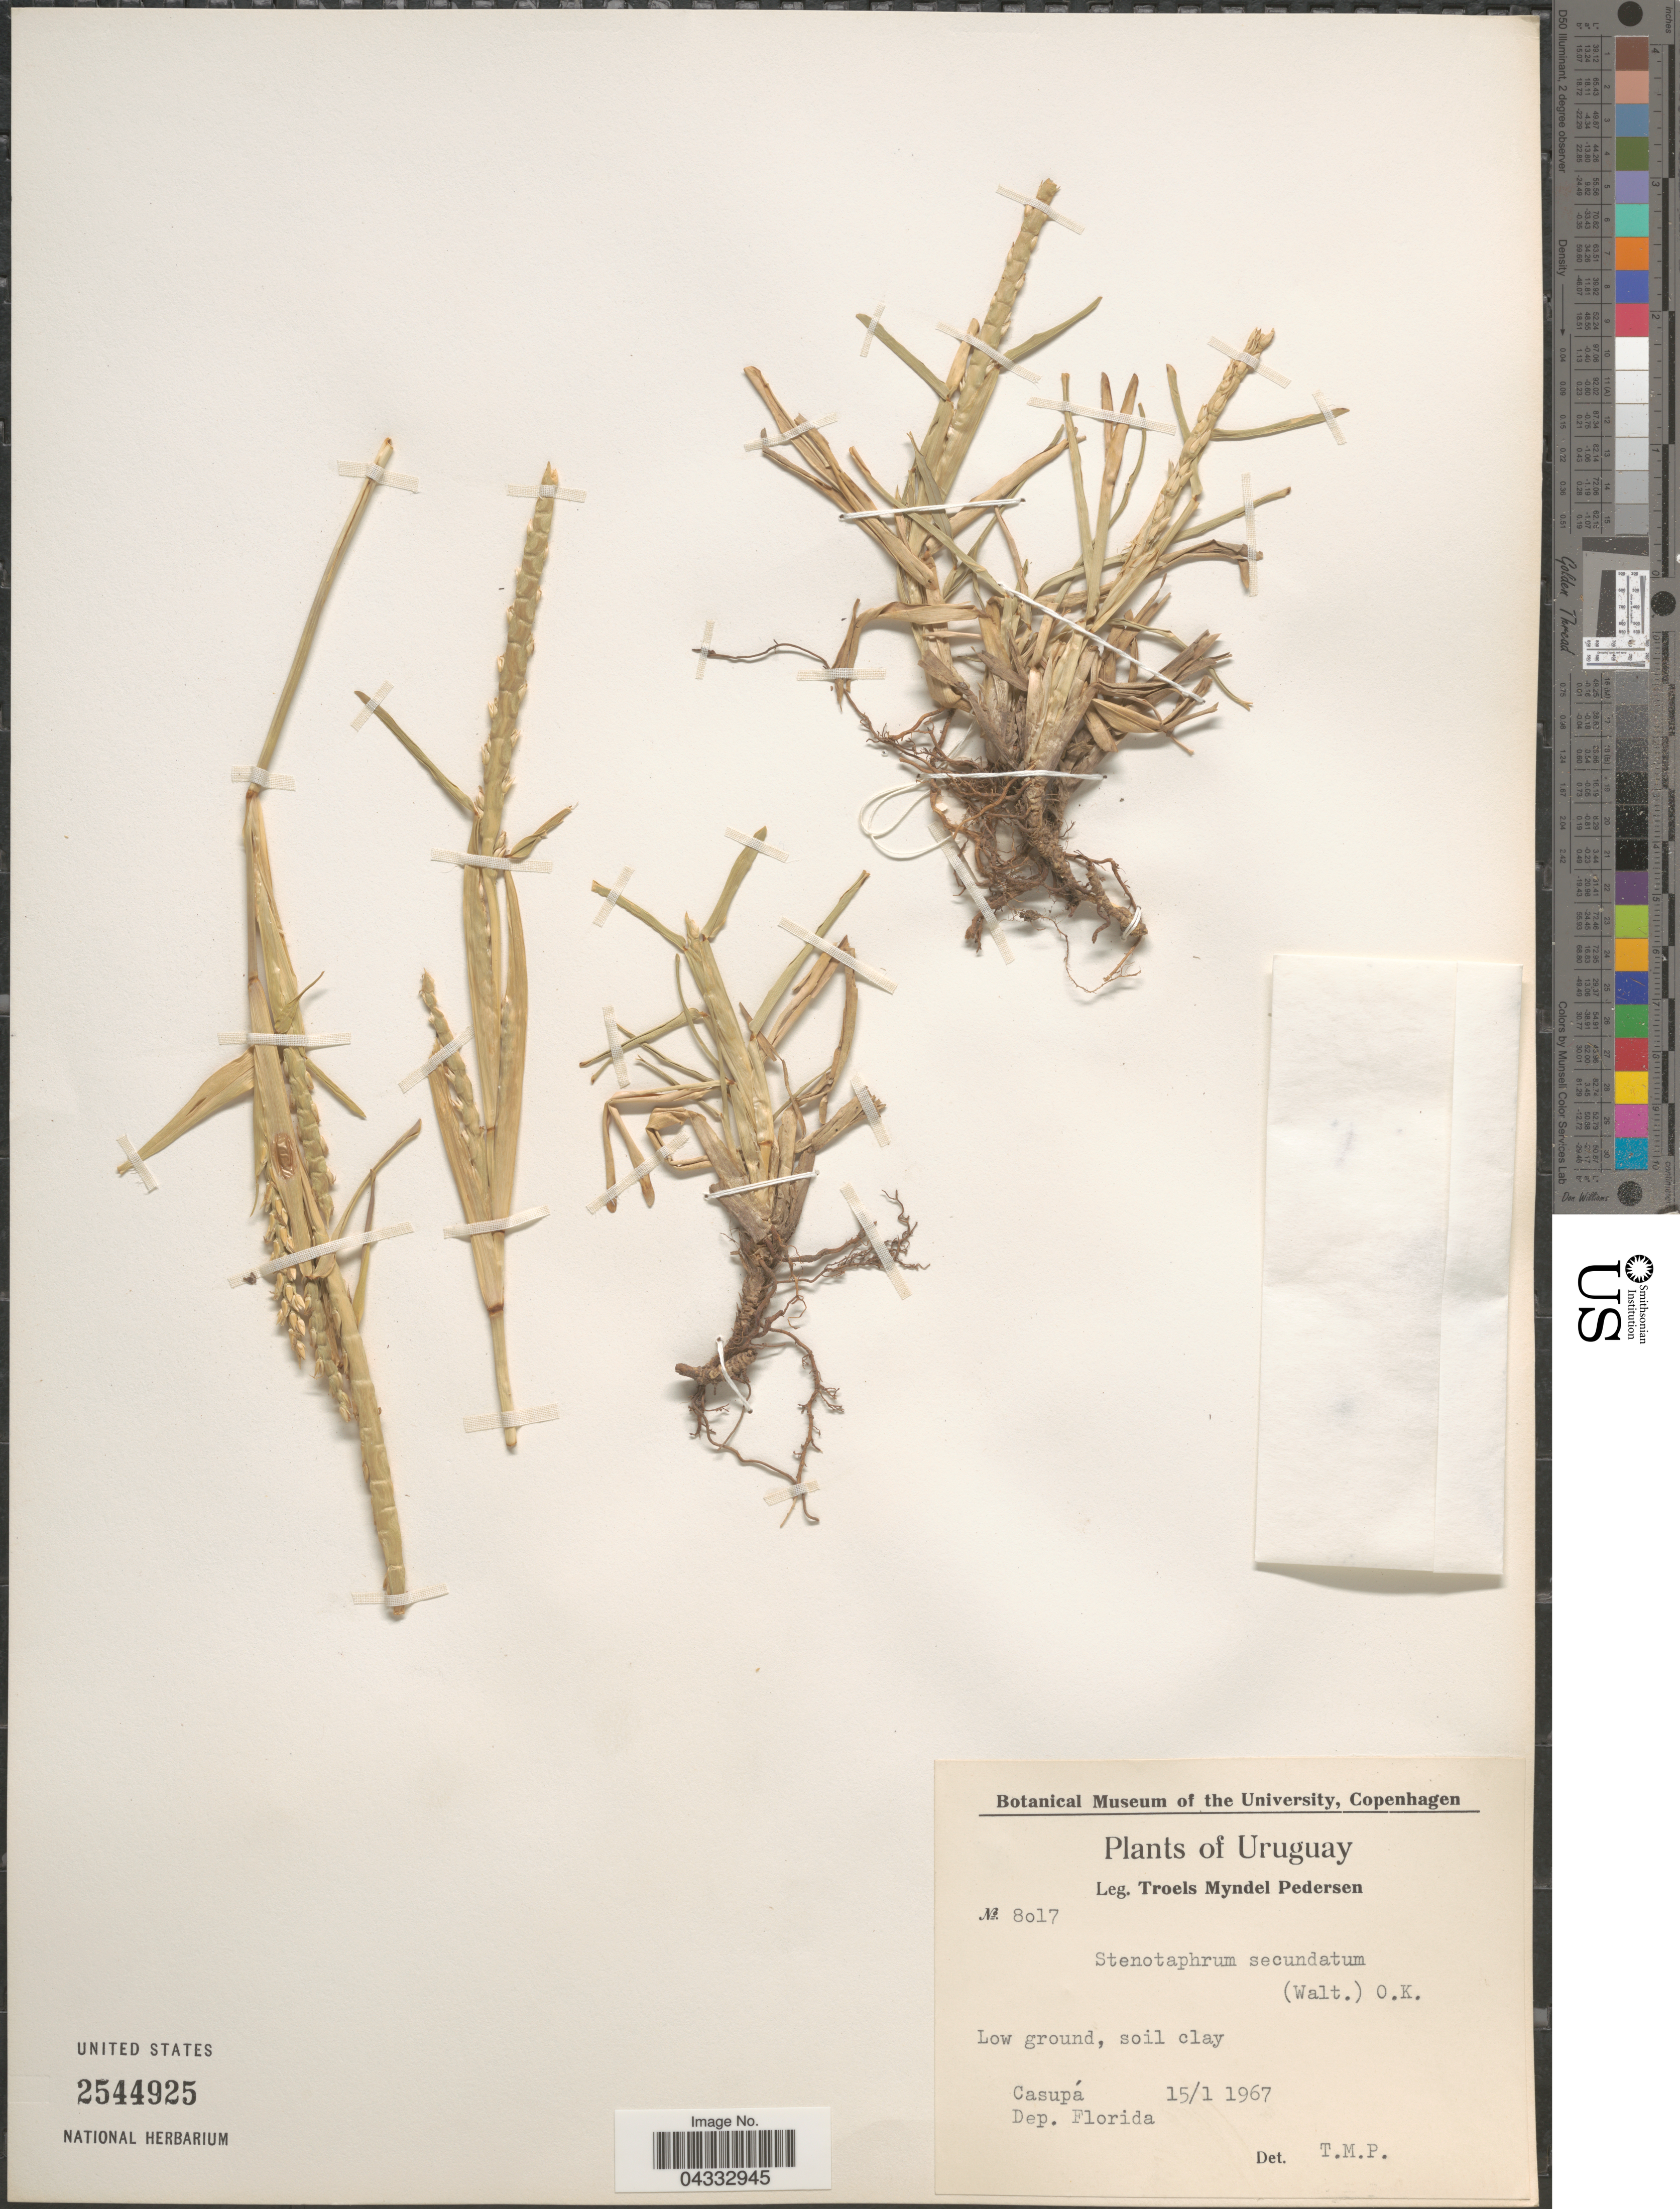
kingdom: Plantae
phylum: Tracheophyta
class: Liliopsida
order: Poales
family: Poaceae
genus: Stenotaphrum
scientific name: Stenotaphrum secundatum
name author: (Walter) Kuntze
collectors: T. Pederson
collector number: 8017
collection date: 1967-01-15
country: Uruguay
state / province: Florida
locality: Low ground, soil clay. Casupá. Dep. Florida.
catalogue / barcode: US 2544925